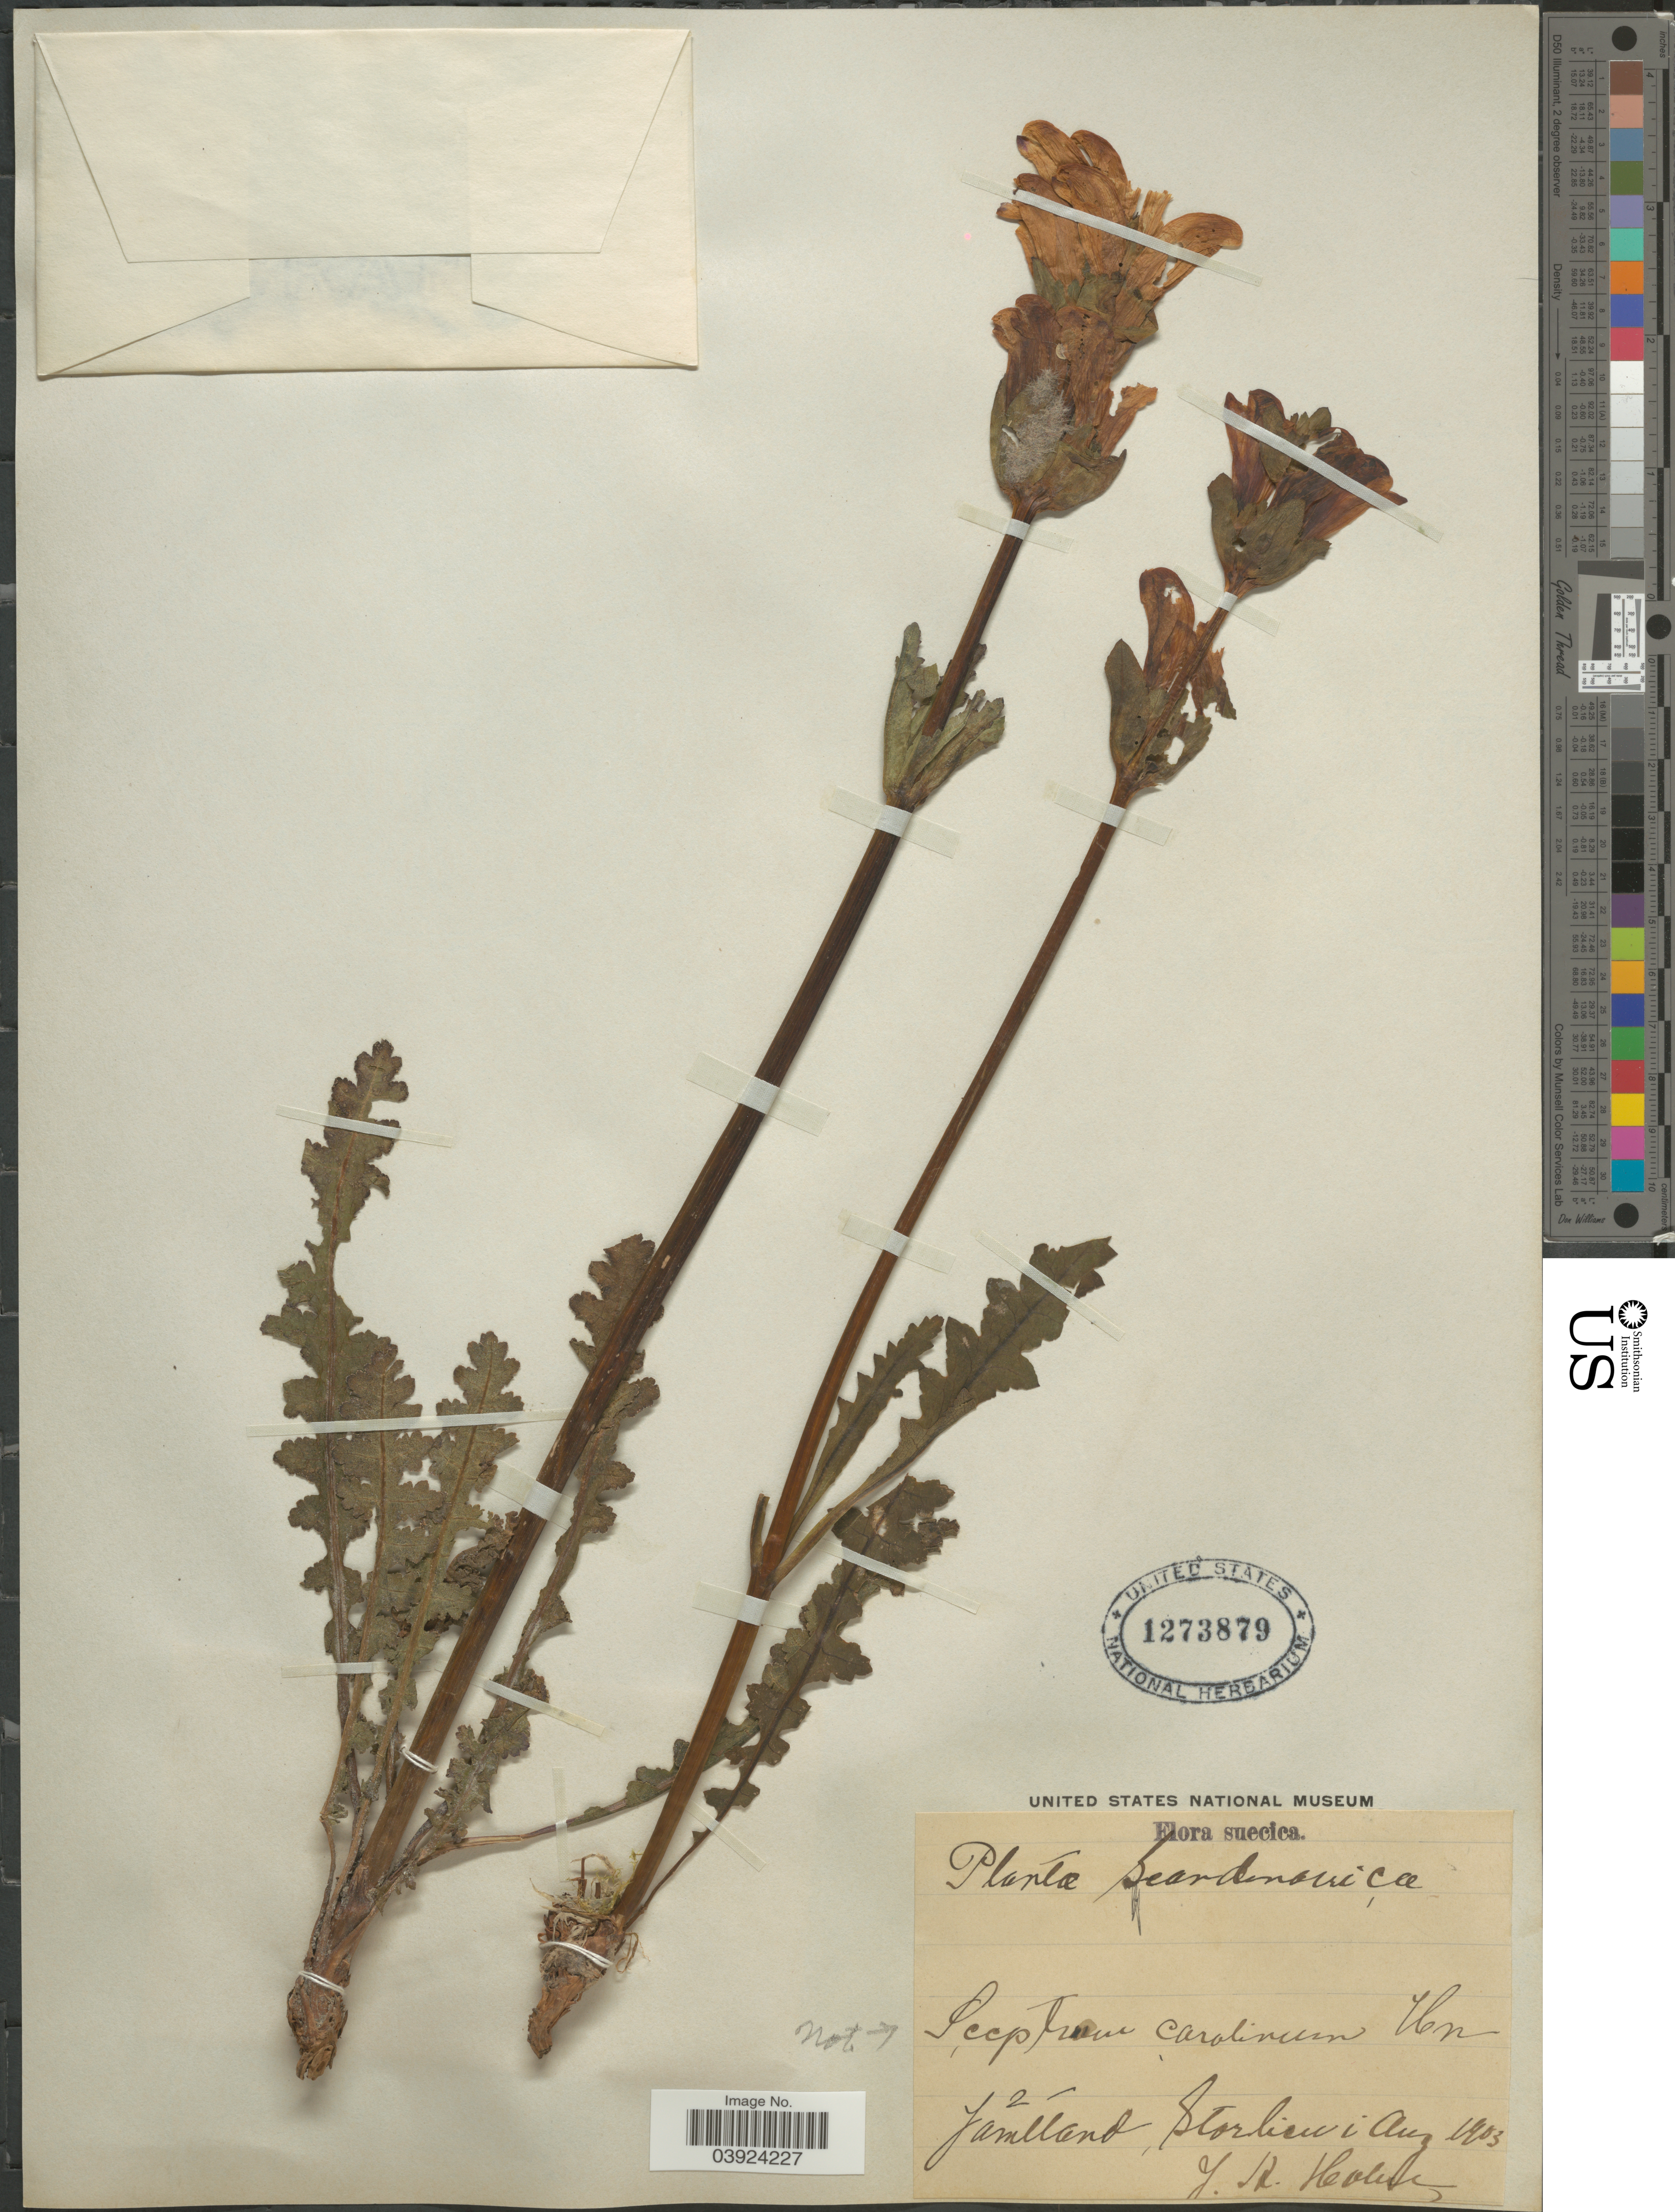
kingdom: Plantae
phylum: Tracheophyta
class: Magnoliopsida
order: Lamiales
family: Orobanchaceae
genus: Pedicularis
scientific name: Pedicularis sp.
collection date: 1903-08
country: Sweden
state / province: Jämtland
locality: Suecica. Jamtland, Storlien.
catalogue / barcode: US 1273879